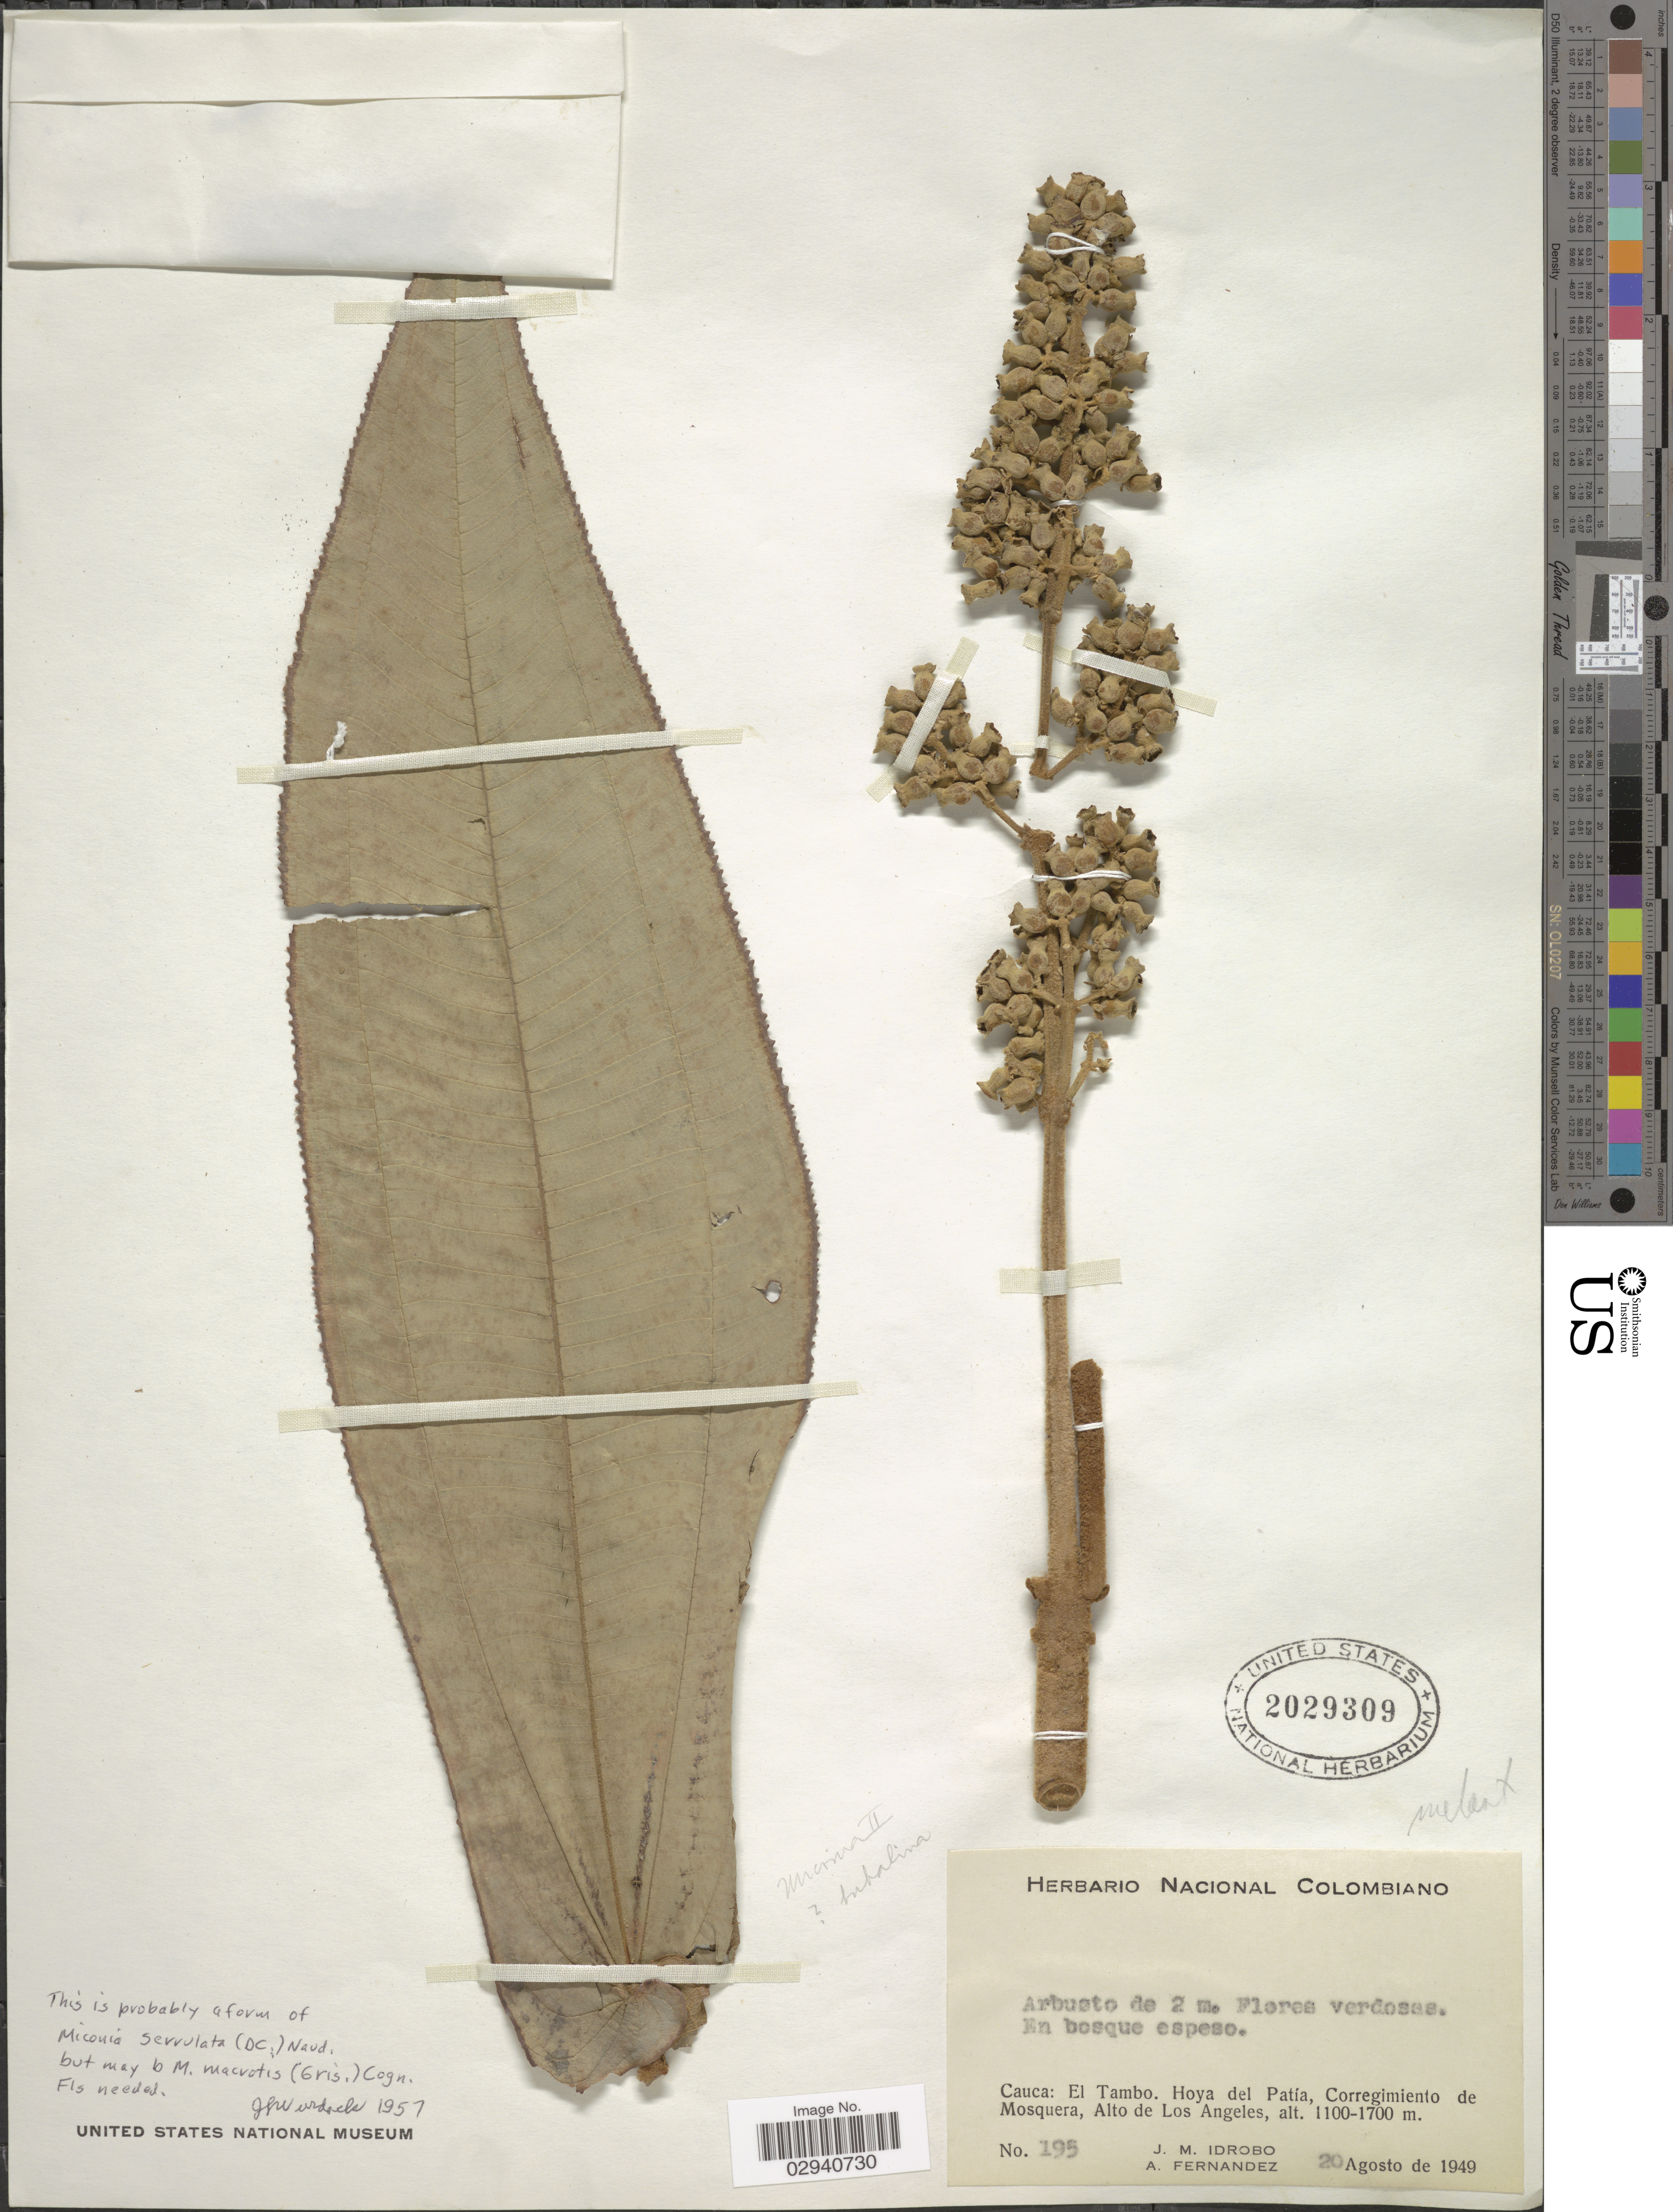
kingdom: Plantae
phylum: Tracheophyta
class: Magnoliopsida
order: Myrtales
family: Melastomataceae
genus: Miconia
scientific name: Miconia macrotis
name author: Cogn.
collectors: J. M. Idrobo & A. Fernandez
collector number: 195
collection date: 1949-08-20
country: Colombia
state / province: Cauca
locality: El Tambo, Hoya del Patía, Corregimiento de Mosquera, Alto de Los Angeles.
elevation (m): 1100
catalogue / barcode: US 2029309